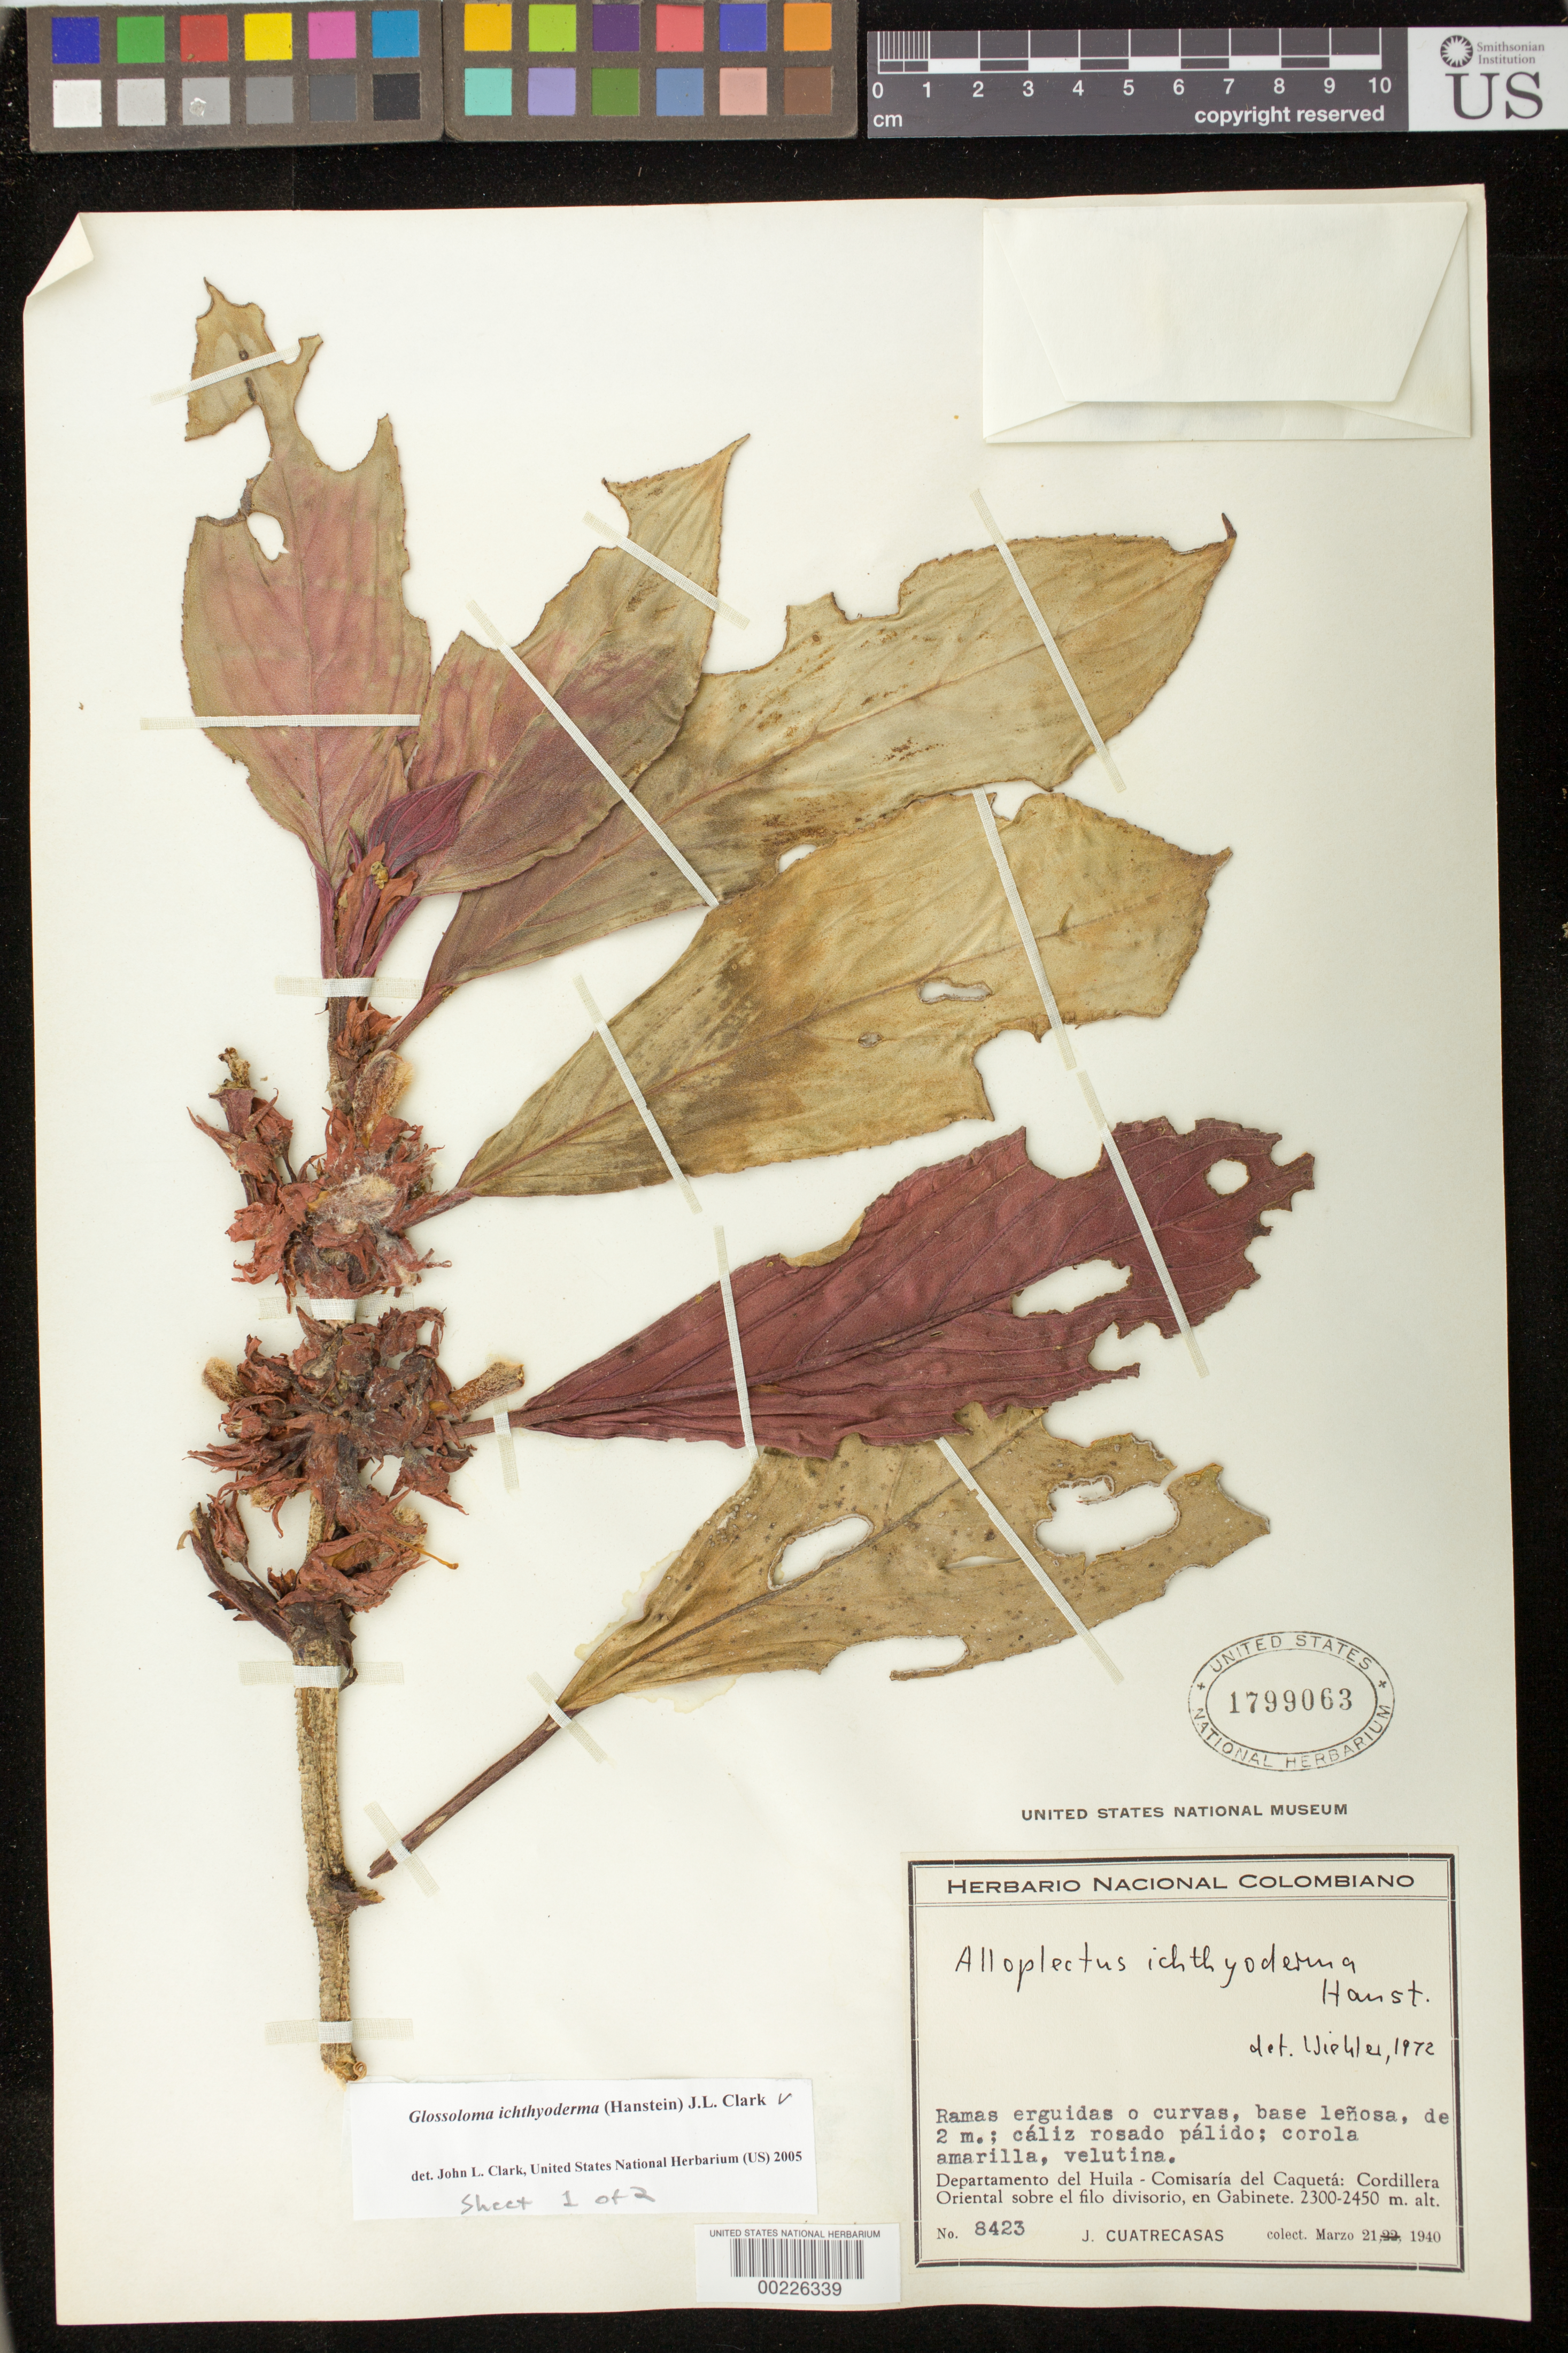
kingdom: Plantae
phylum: Tracheophyta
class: Magnoliopsida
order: Lamiales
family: Gesneriaceae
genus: Glossoloma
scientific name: Glossoloma ichthyoderma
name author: (Hanst.) J.L. Clark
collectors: J. Cuatrecasas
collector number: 8423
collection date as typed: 21 Mar 1940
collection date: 1940-03-21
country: Colombia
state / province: Huila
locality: Commissary of Caqueta, Cordillera Oriental above the dividing line, in Gabinete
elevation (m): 2300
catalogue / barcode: US 1799063